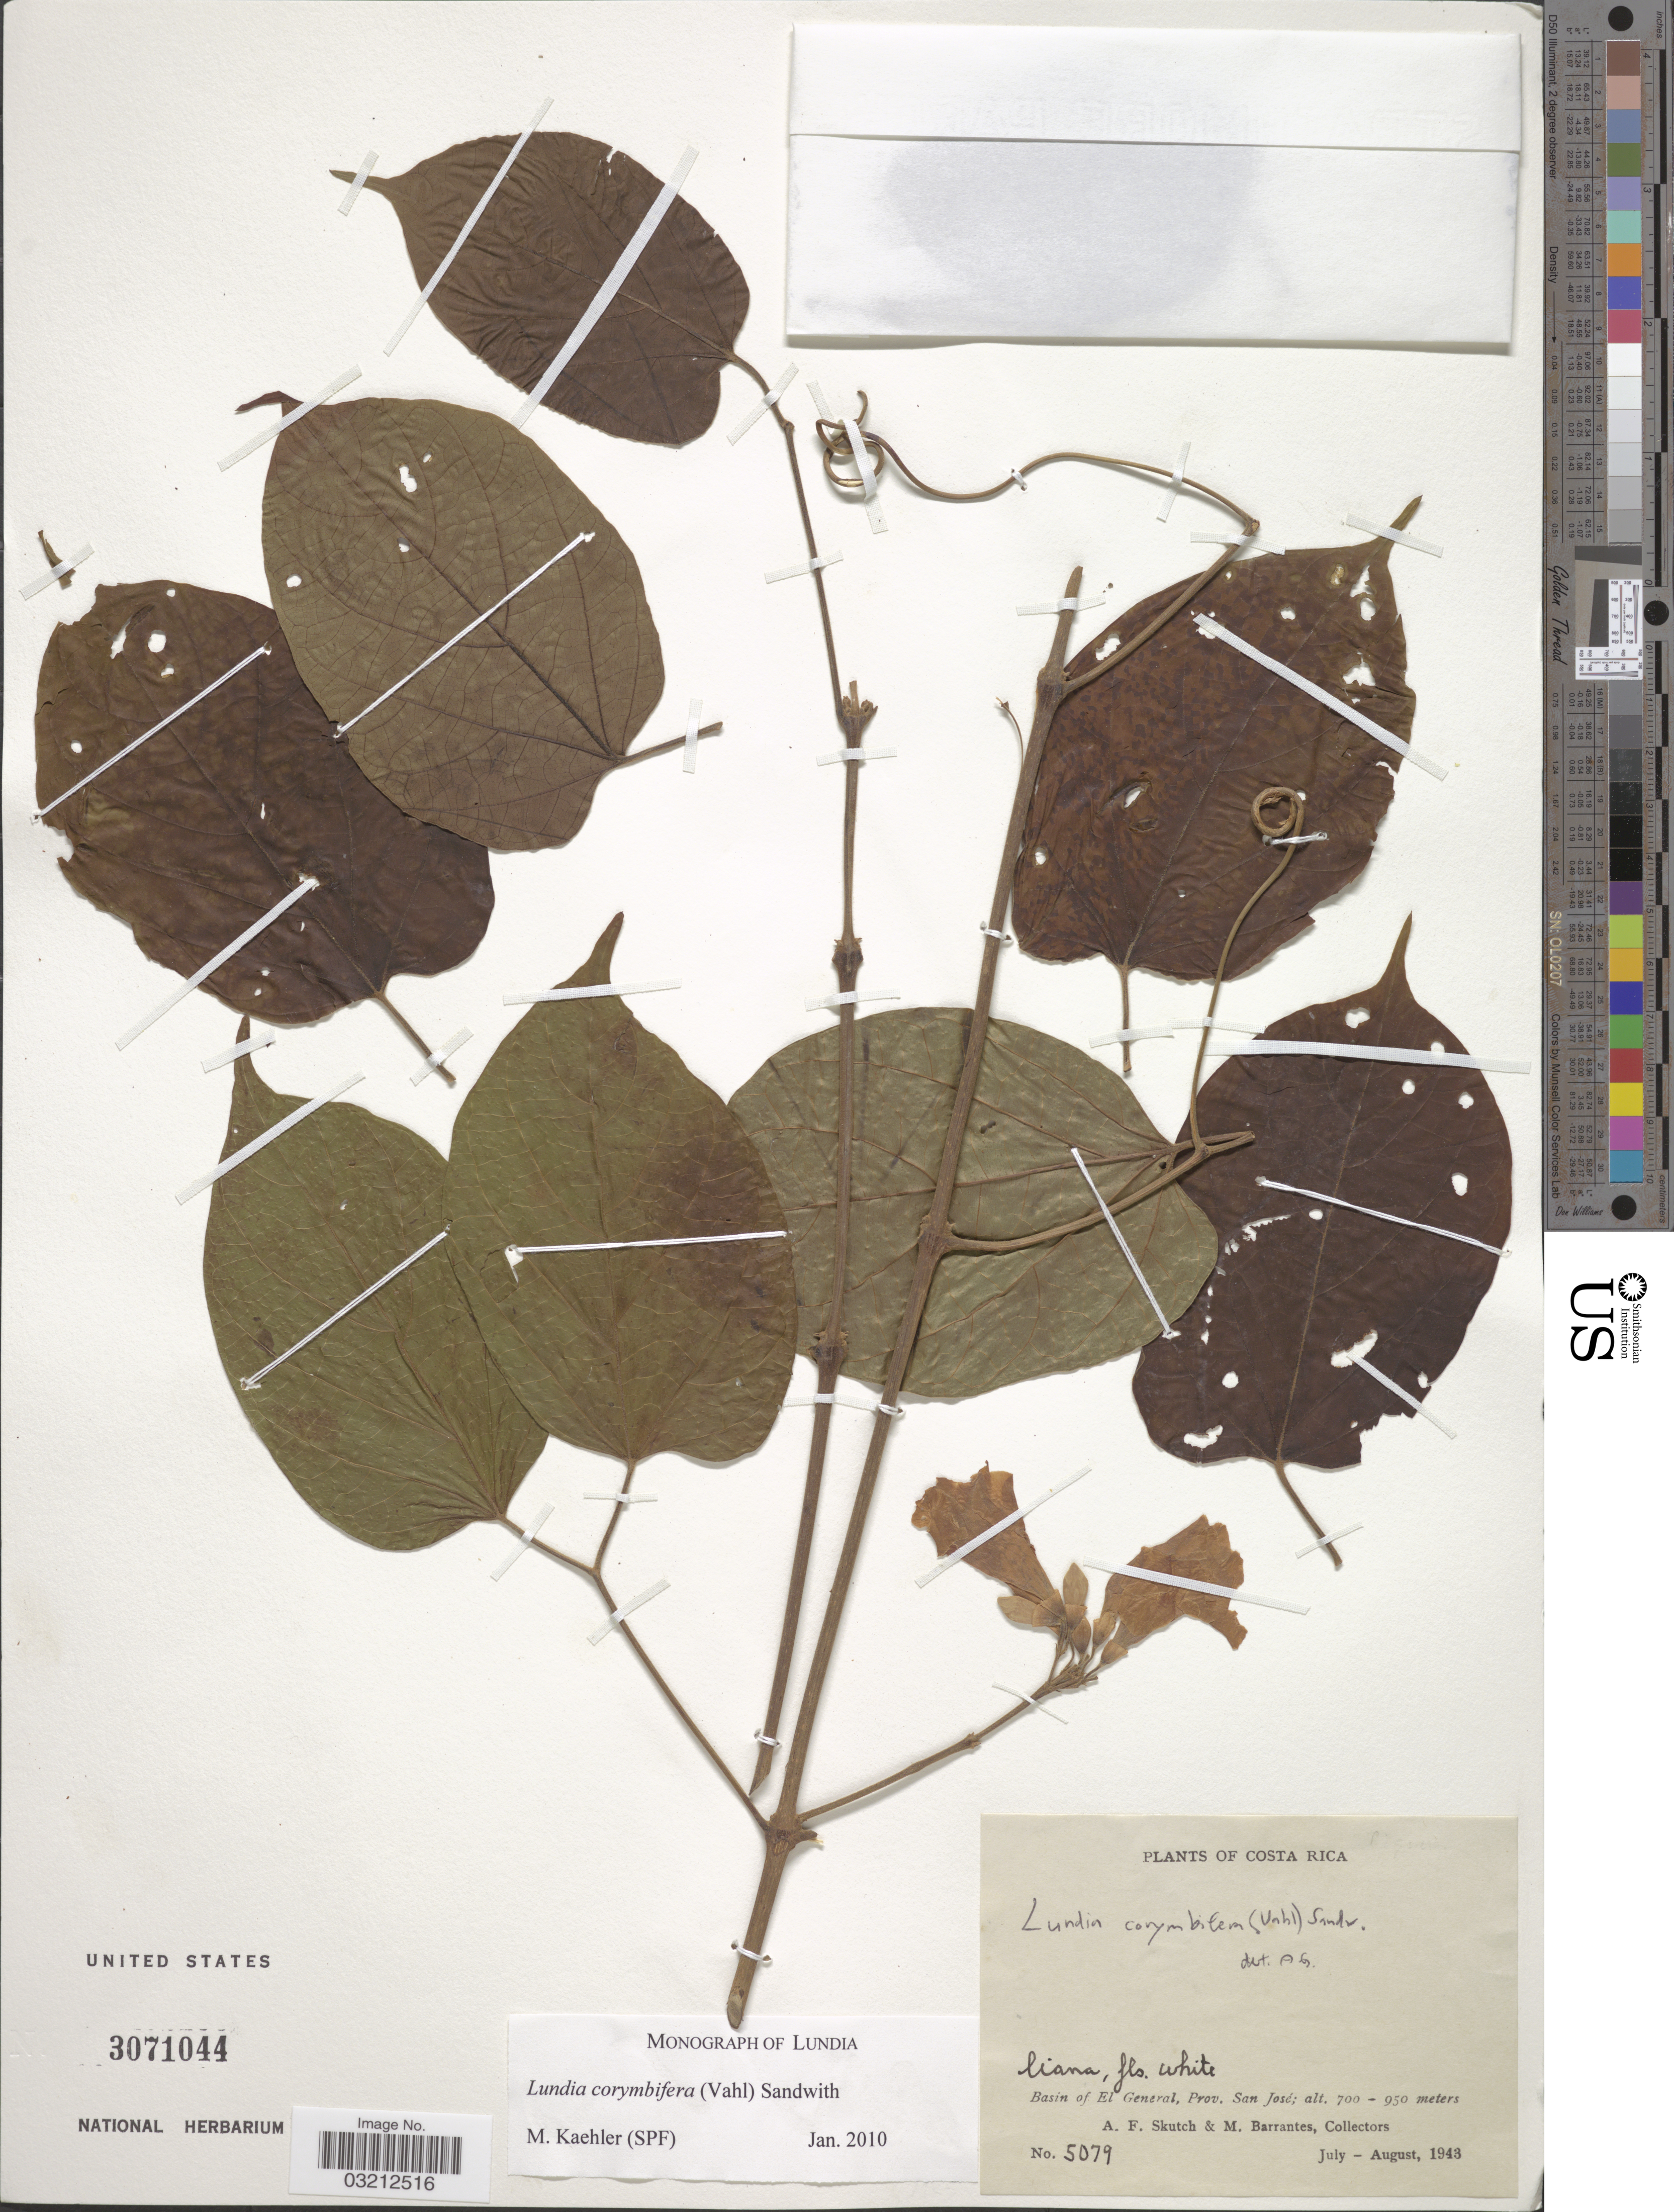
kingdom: Plantae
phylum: Tracheophyta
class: Magnoliopsida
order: Lamiales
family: Bignoniaceae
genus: Lundia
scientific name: Lundia corymbifera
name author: (Vahl) Sandwith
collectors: A. F. Skutch & M. Barrantes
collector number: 5079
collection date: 1943-07/1943-08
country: Costa Rica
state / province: San José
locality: Basin of El General.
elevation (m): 700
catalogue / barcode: US 3071044